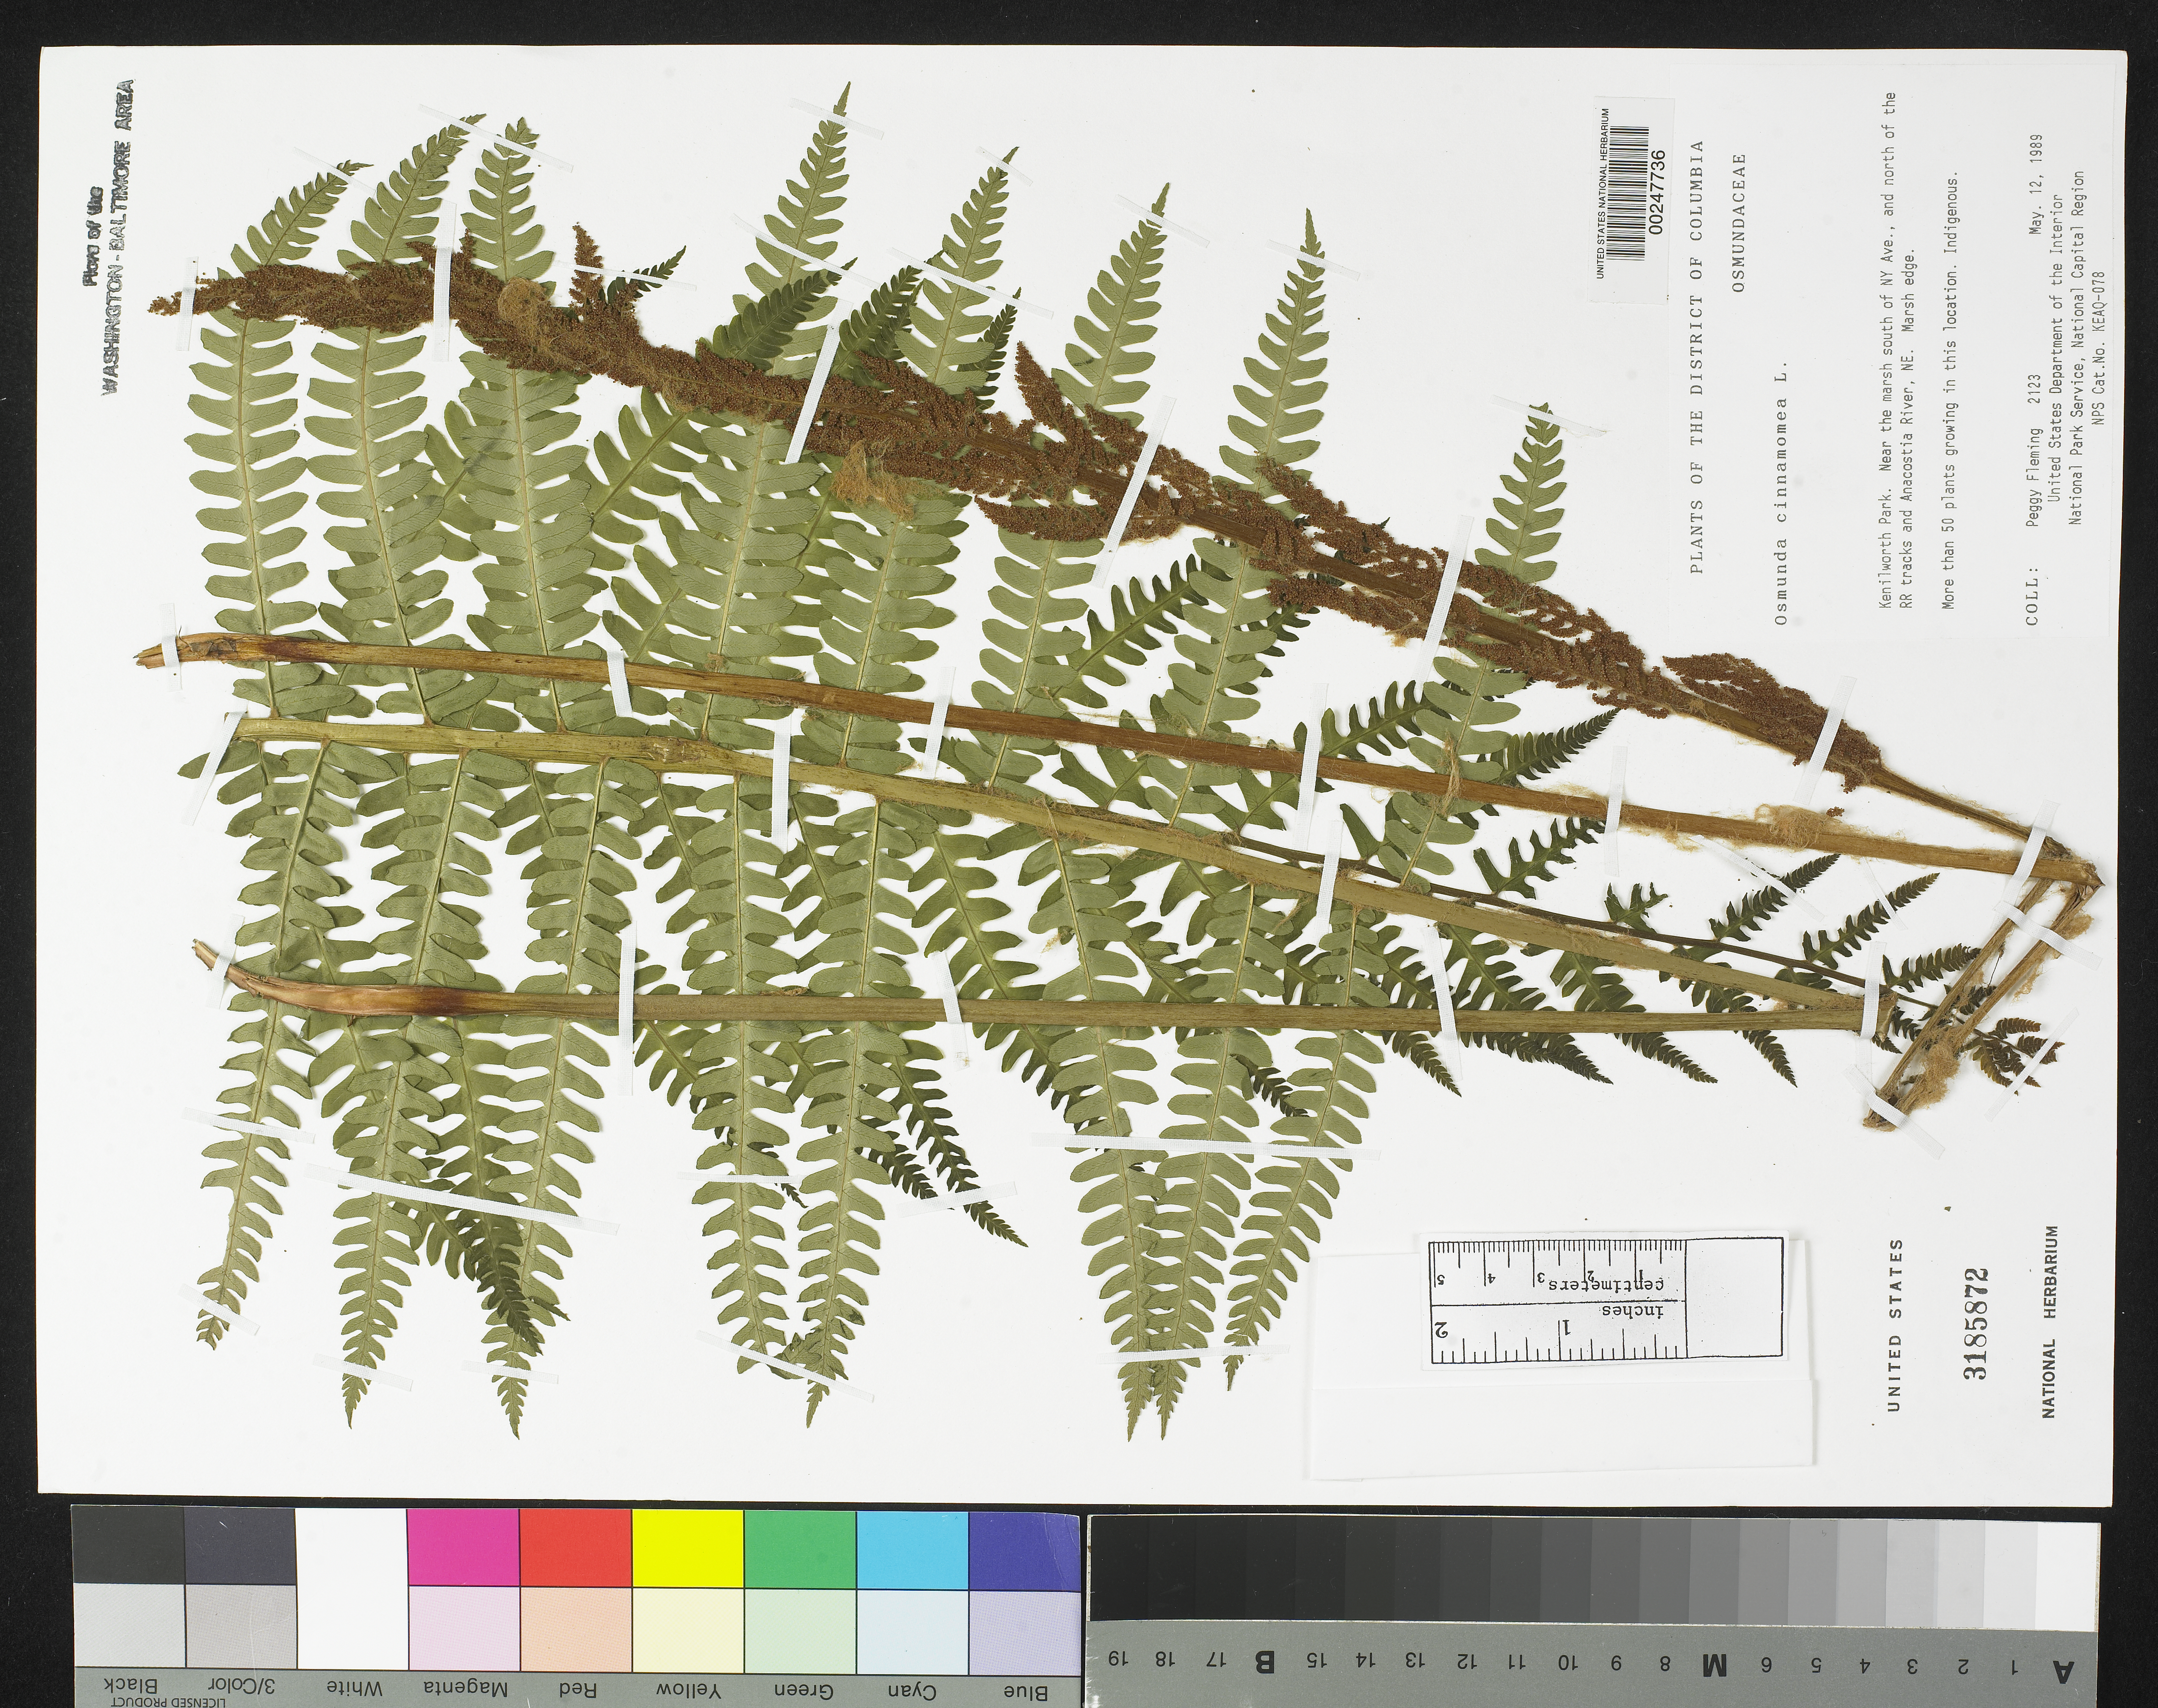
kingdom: Plantae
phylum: Tracheophyta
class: Polypodiopsida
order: Osmundales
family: Osmundaceae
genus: Osmundastrum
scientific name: Osmundastrum cinnamomeum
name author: (L.) C. Presl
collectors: P. Fleming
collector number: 2123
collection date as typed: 12 May 1989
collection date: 1989-05-12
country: United States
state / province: District of Columbia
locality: Kenilworth Park, near the Marsh south of NY Ave,and N of the RR Tracks and Anacostia River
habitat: Marsh edge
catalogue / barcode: US 3185872